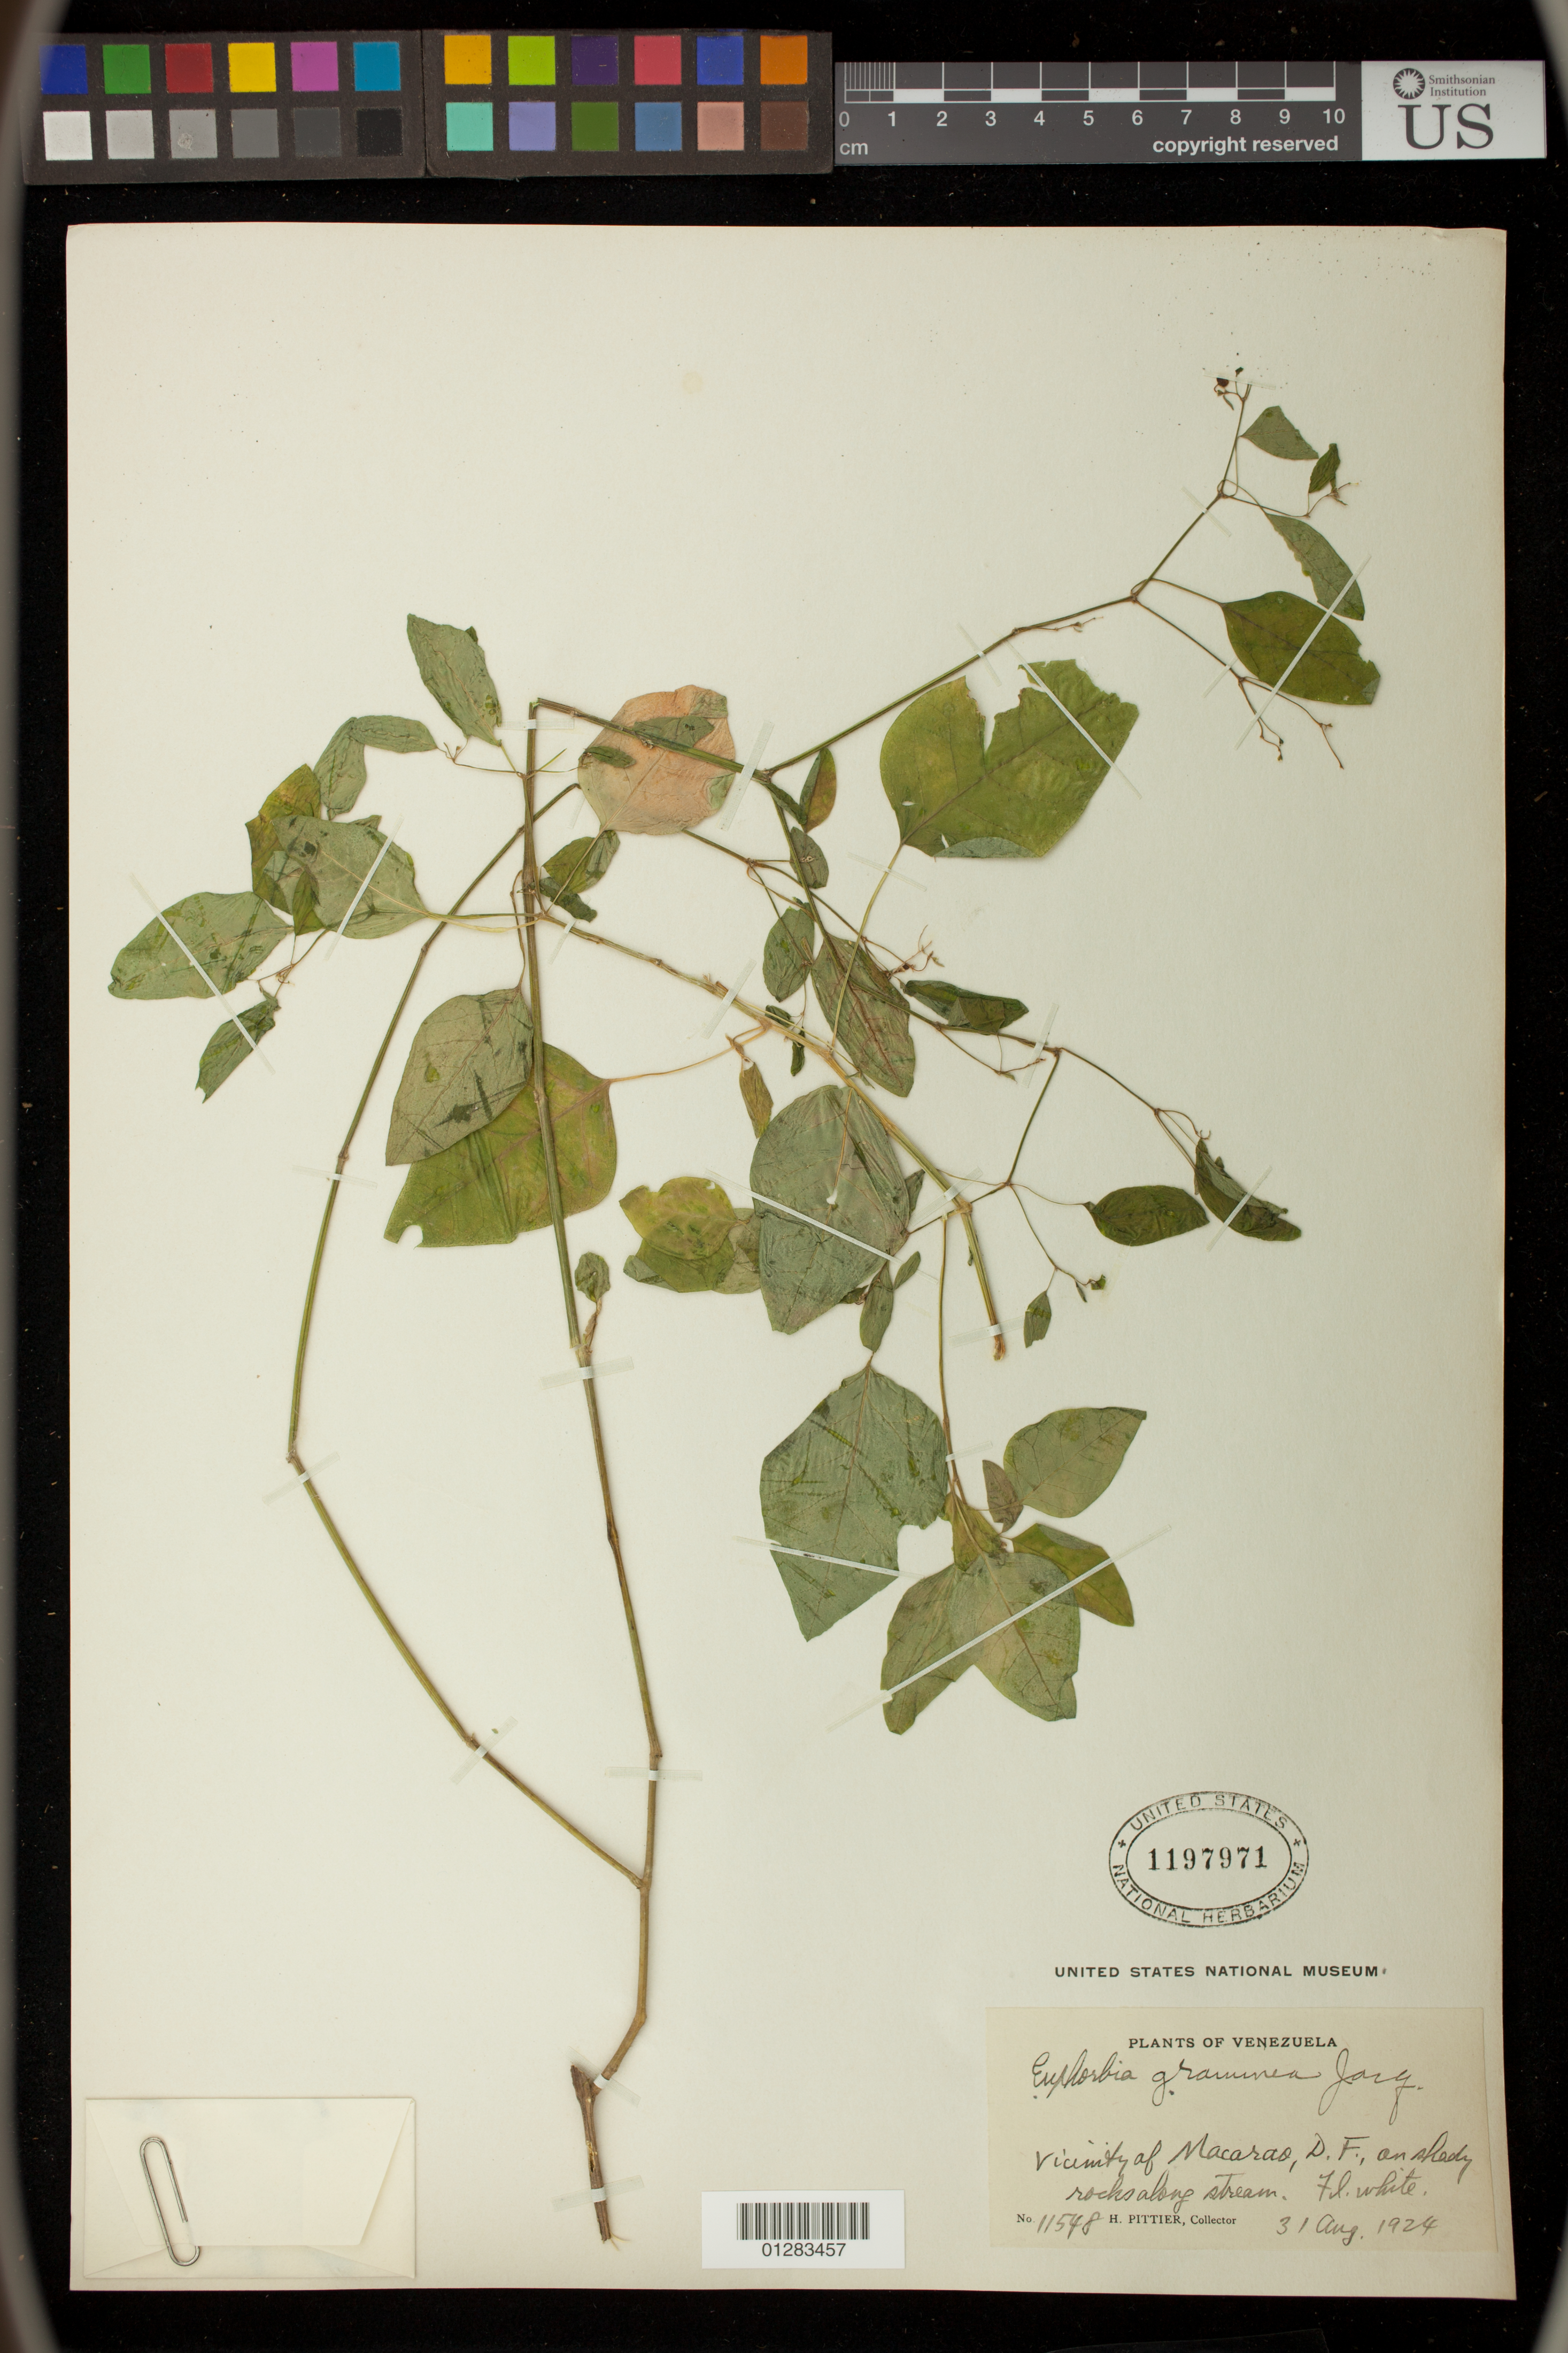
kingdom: Plantae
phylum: Tracheophyta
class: Magnoliopsida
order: Malpighiales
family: Euphorbiaceae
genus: Euphorbia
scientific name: Euphorbia graminea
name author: Jacq.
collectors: H. F. Pittier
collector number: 11548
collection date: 1924-08-31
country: Venezuela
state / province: Distrito Federal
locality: Vicinity of Macarao, D. F.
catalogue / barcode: US 1197971